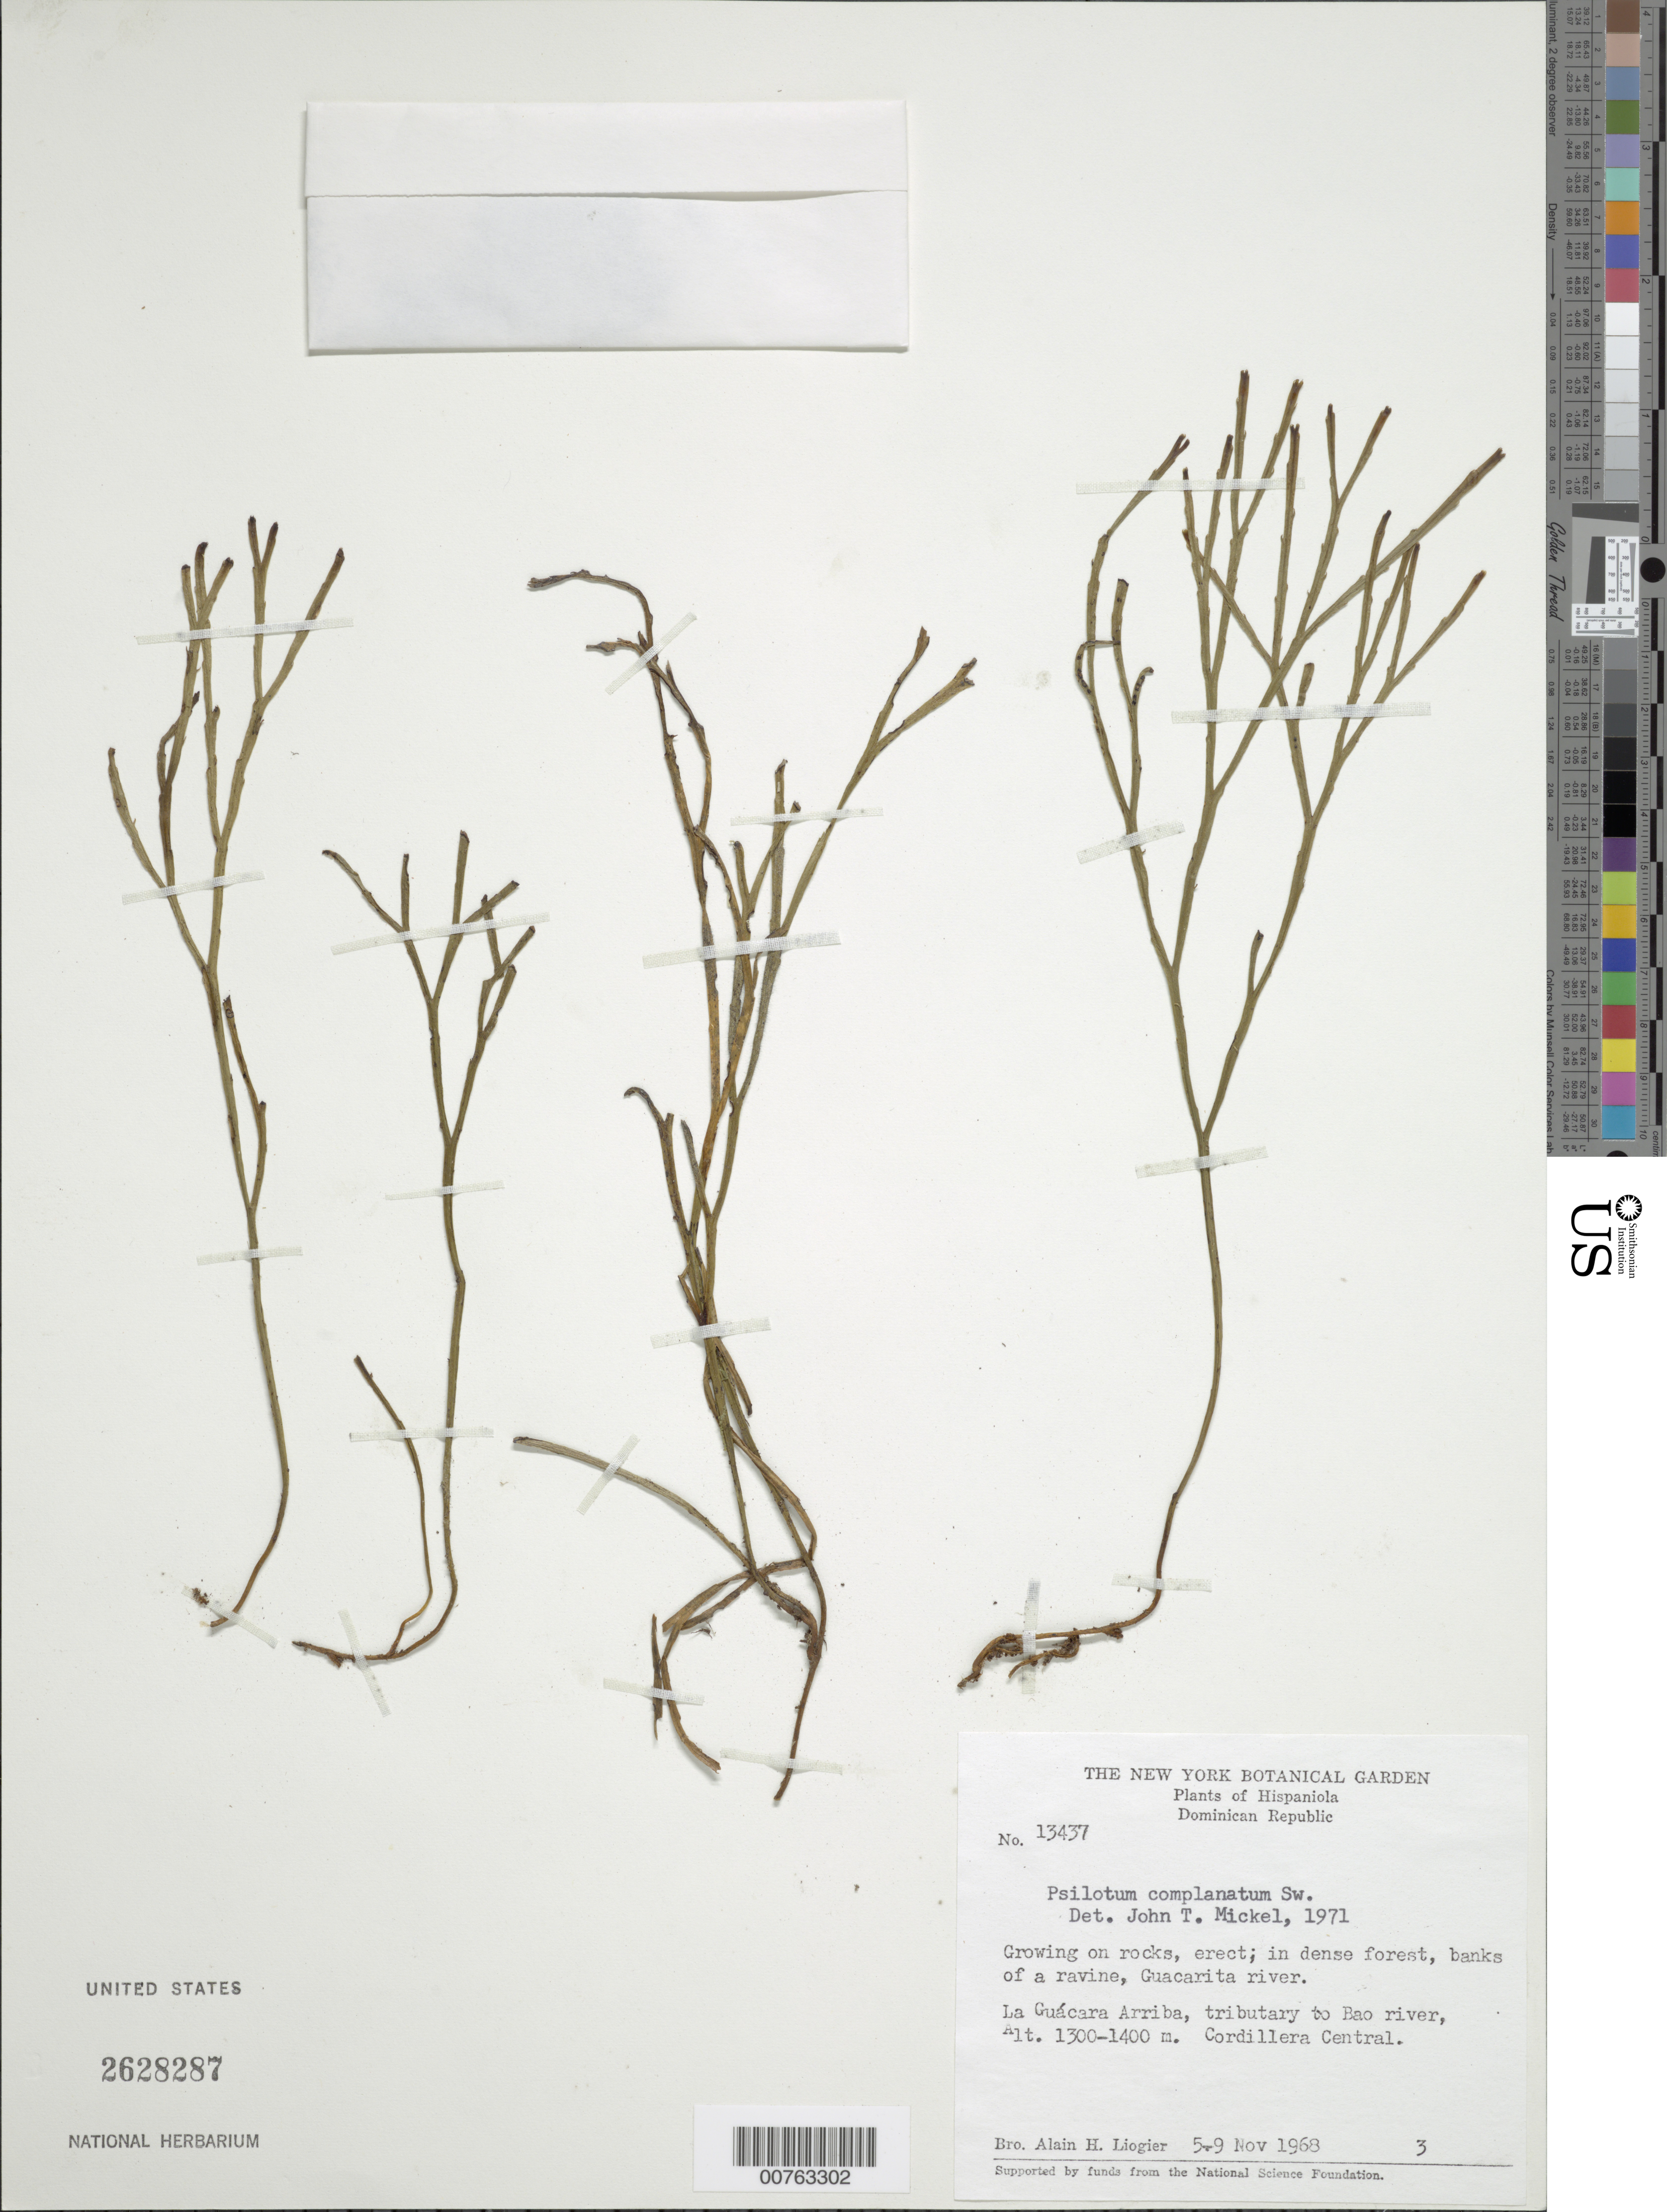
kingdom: Plantae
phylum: Tracheophyta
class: Polypodiopsida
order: Psilotales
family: Psilotaceae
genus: Psilotum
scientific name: Psilotum complanatum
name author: Sw.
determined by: Mickel, J. T., (NY), New York Botanical Garden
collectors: A. H. Liogier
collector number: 13437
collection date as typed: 05 Nov 1968 to 09 Nov 1968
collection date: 1968-11-05/1968-11-09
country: Dominican Republic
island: Hispaniola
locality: La Guácara Arriba, tributary to Bao river. Cordillera central. Guacarita river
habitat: Dense forest, banks of a ravine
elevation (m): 1300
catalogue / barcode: US 2628287